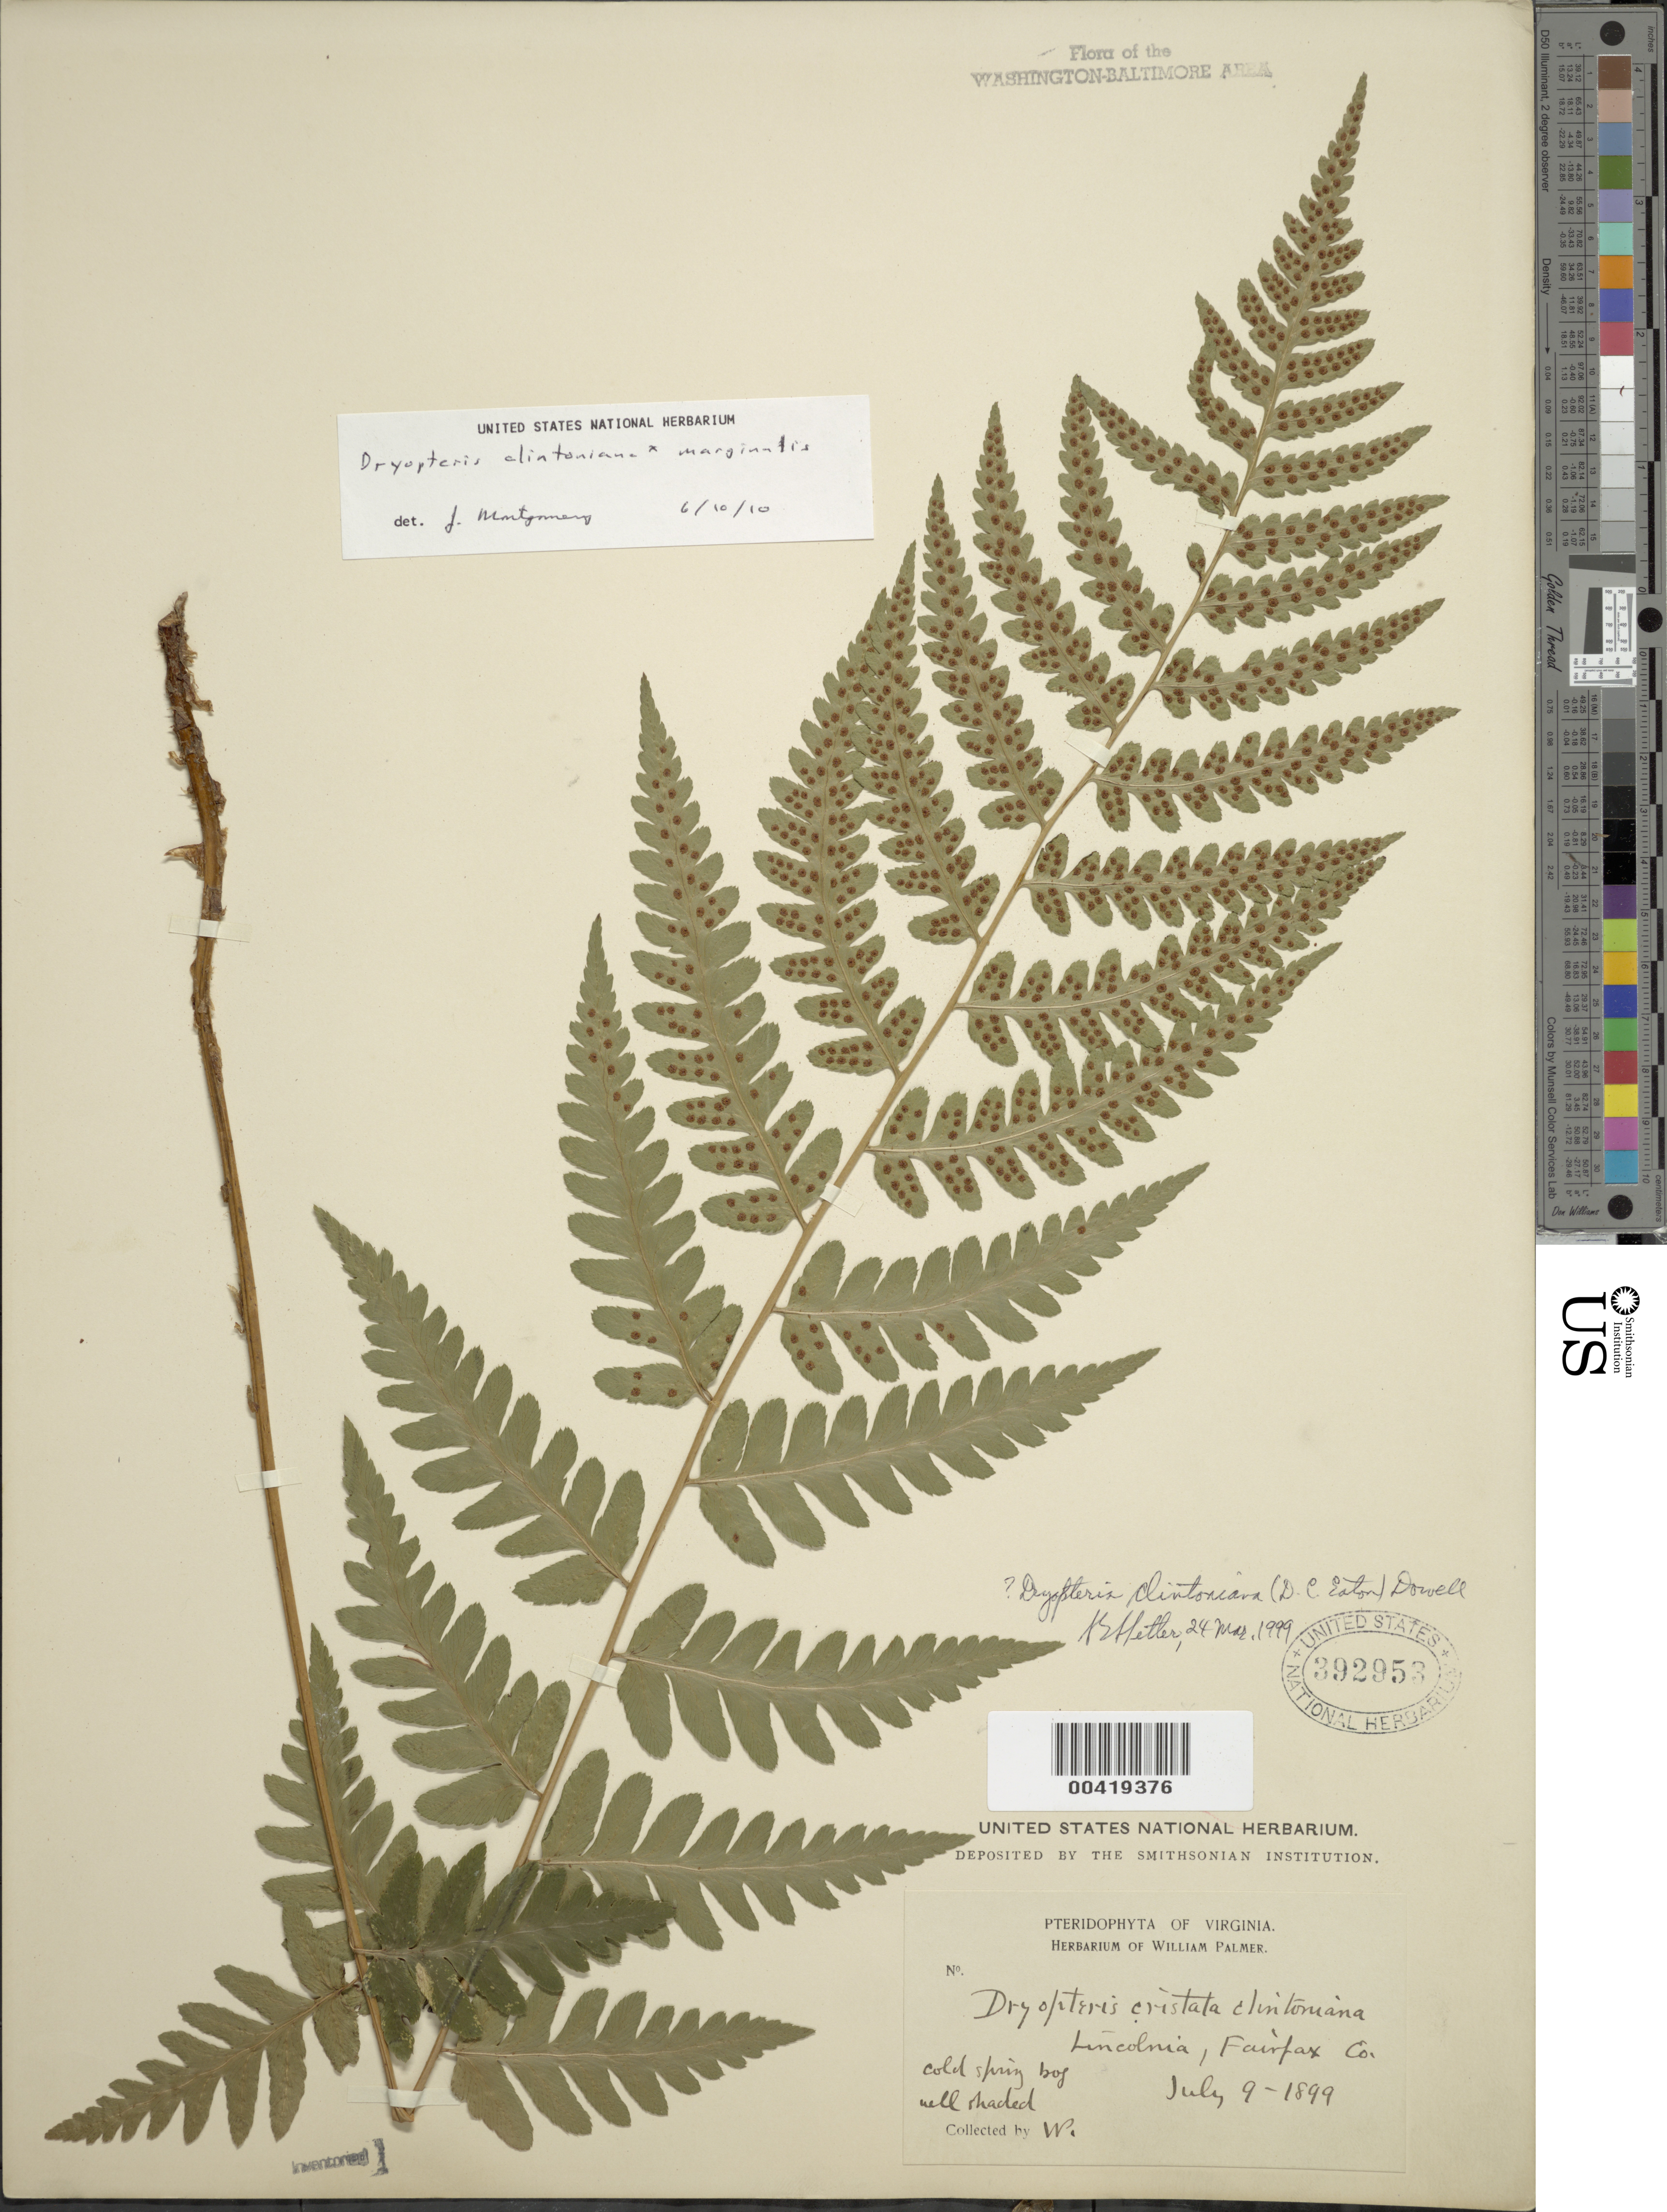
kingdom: Plantae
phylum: Tracheophyta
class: Polypodiopsida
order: Polypodiales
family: Dryopteridaceae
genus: Dryopteris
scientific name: Dryopteris clintoniana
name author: (D.C. Eaton) Dowell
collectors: W. Palmer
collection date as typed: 09 Jul 1899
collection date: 1899-07-09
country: United States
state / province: Virginia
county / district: Fairfax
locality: Lincolnia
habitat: Cold spring bog well shaded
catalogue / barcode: US 392953